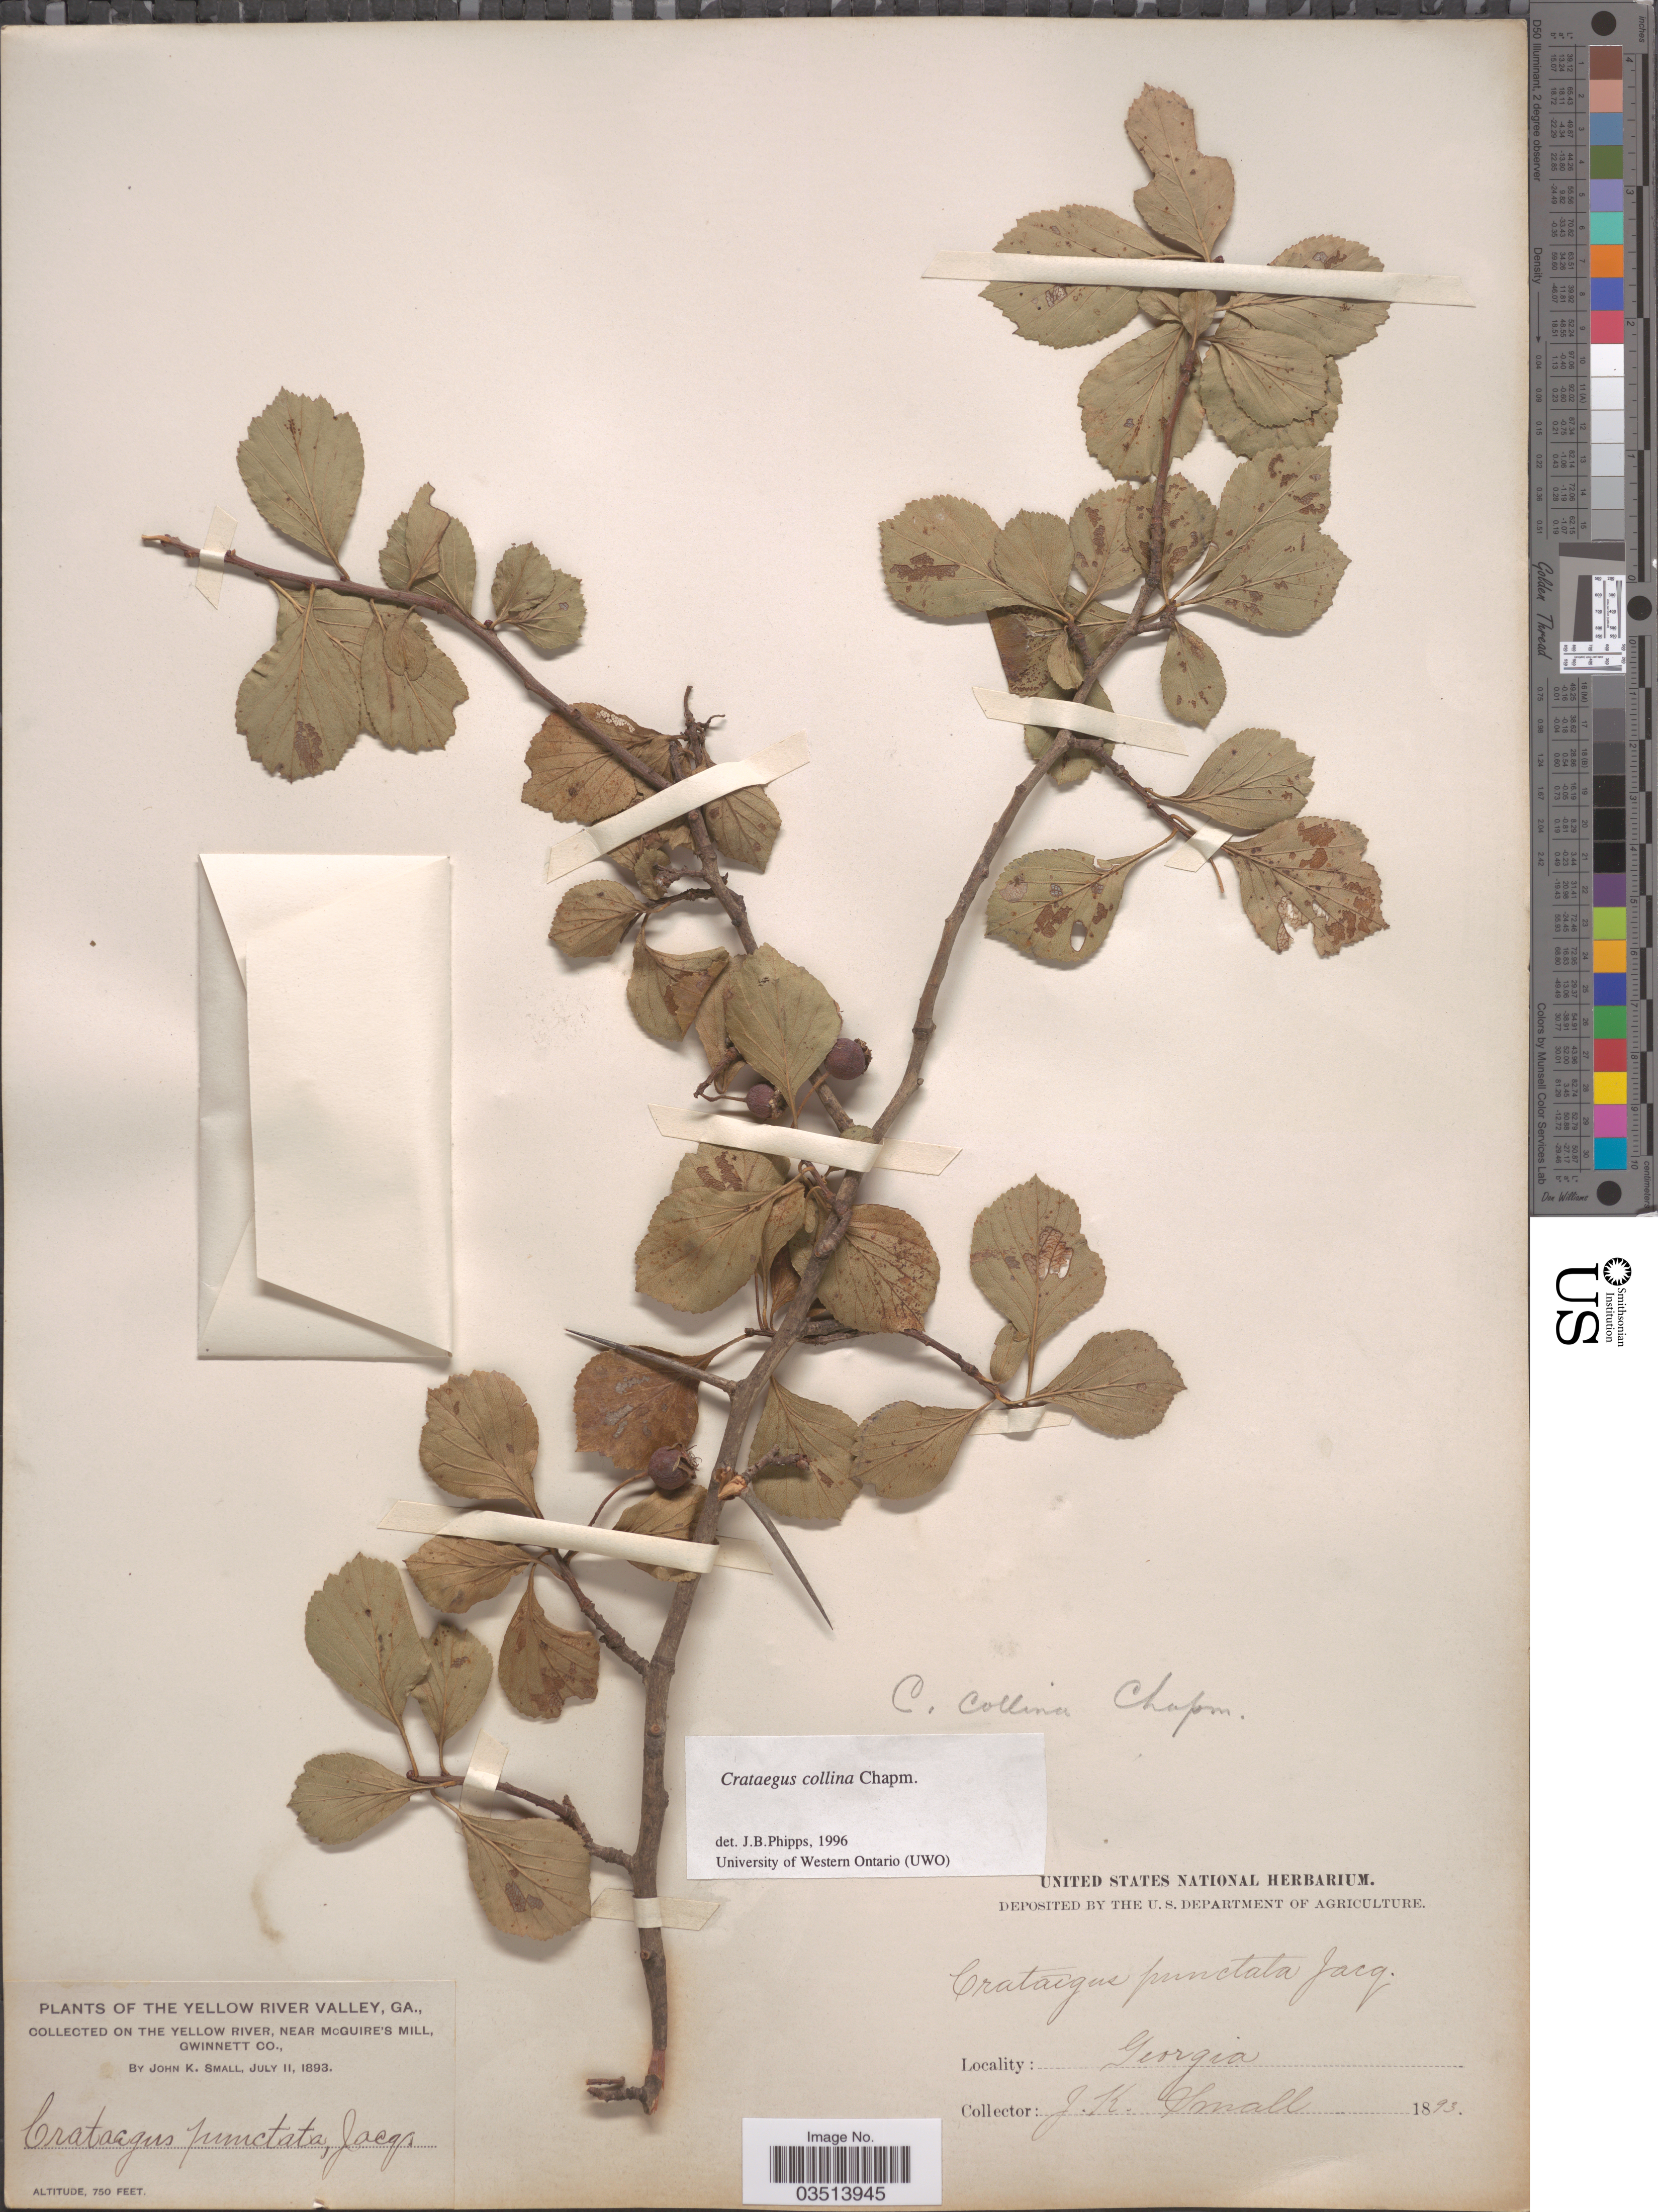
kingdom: Plantae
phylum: Tracheophyta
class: Magnoliopsida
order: Rosales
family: Rosaceae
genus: Crataegus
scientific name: Crataegus collina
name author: Chapm.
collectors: J. K. Small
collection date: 1893-07-11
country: United States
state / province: Georgia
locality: The Yellow River Valley. On the Yellow River, near McGuire's Mill, Gwinnett Co.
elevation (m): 229